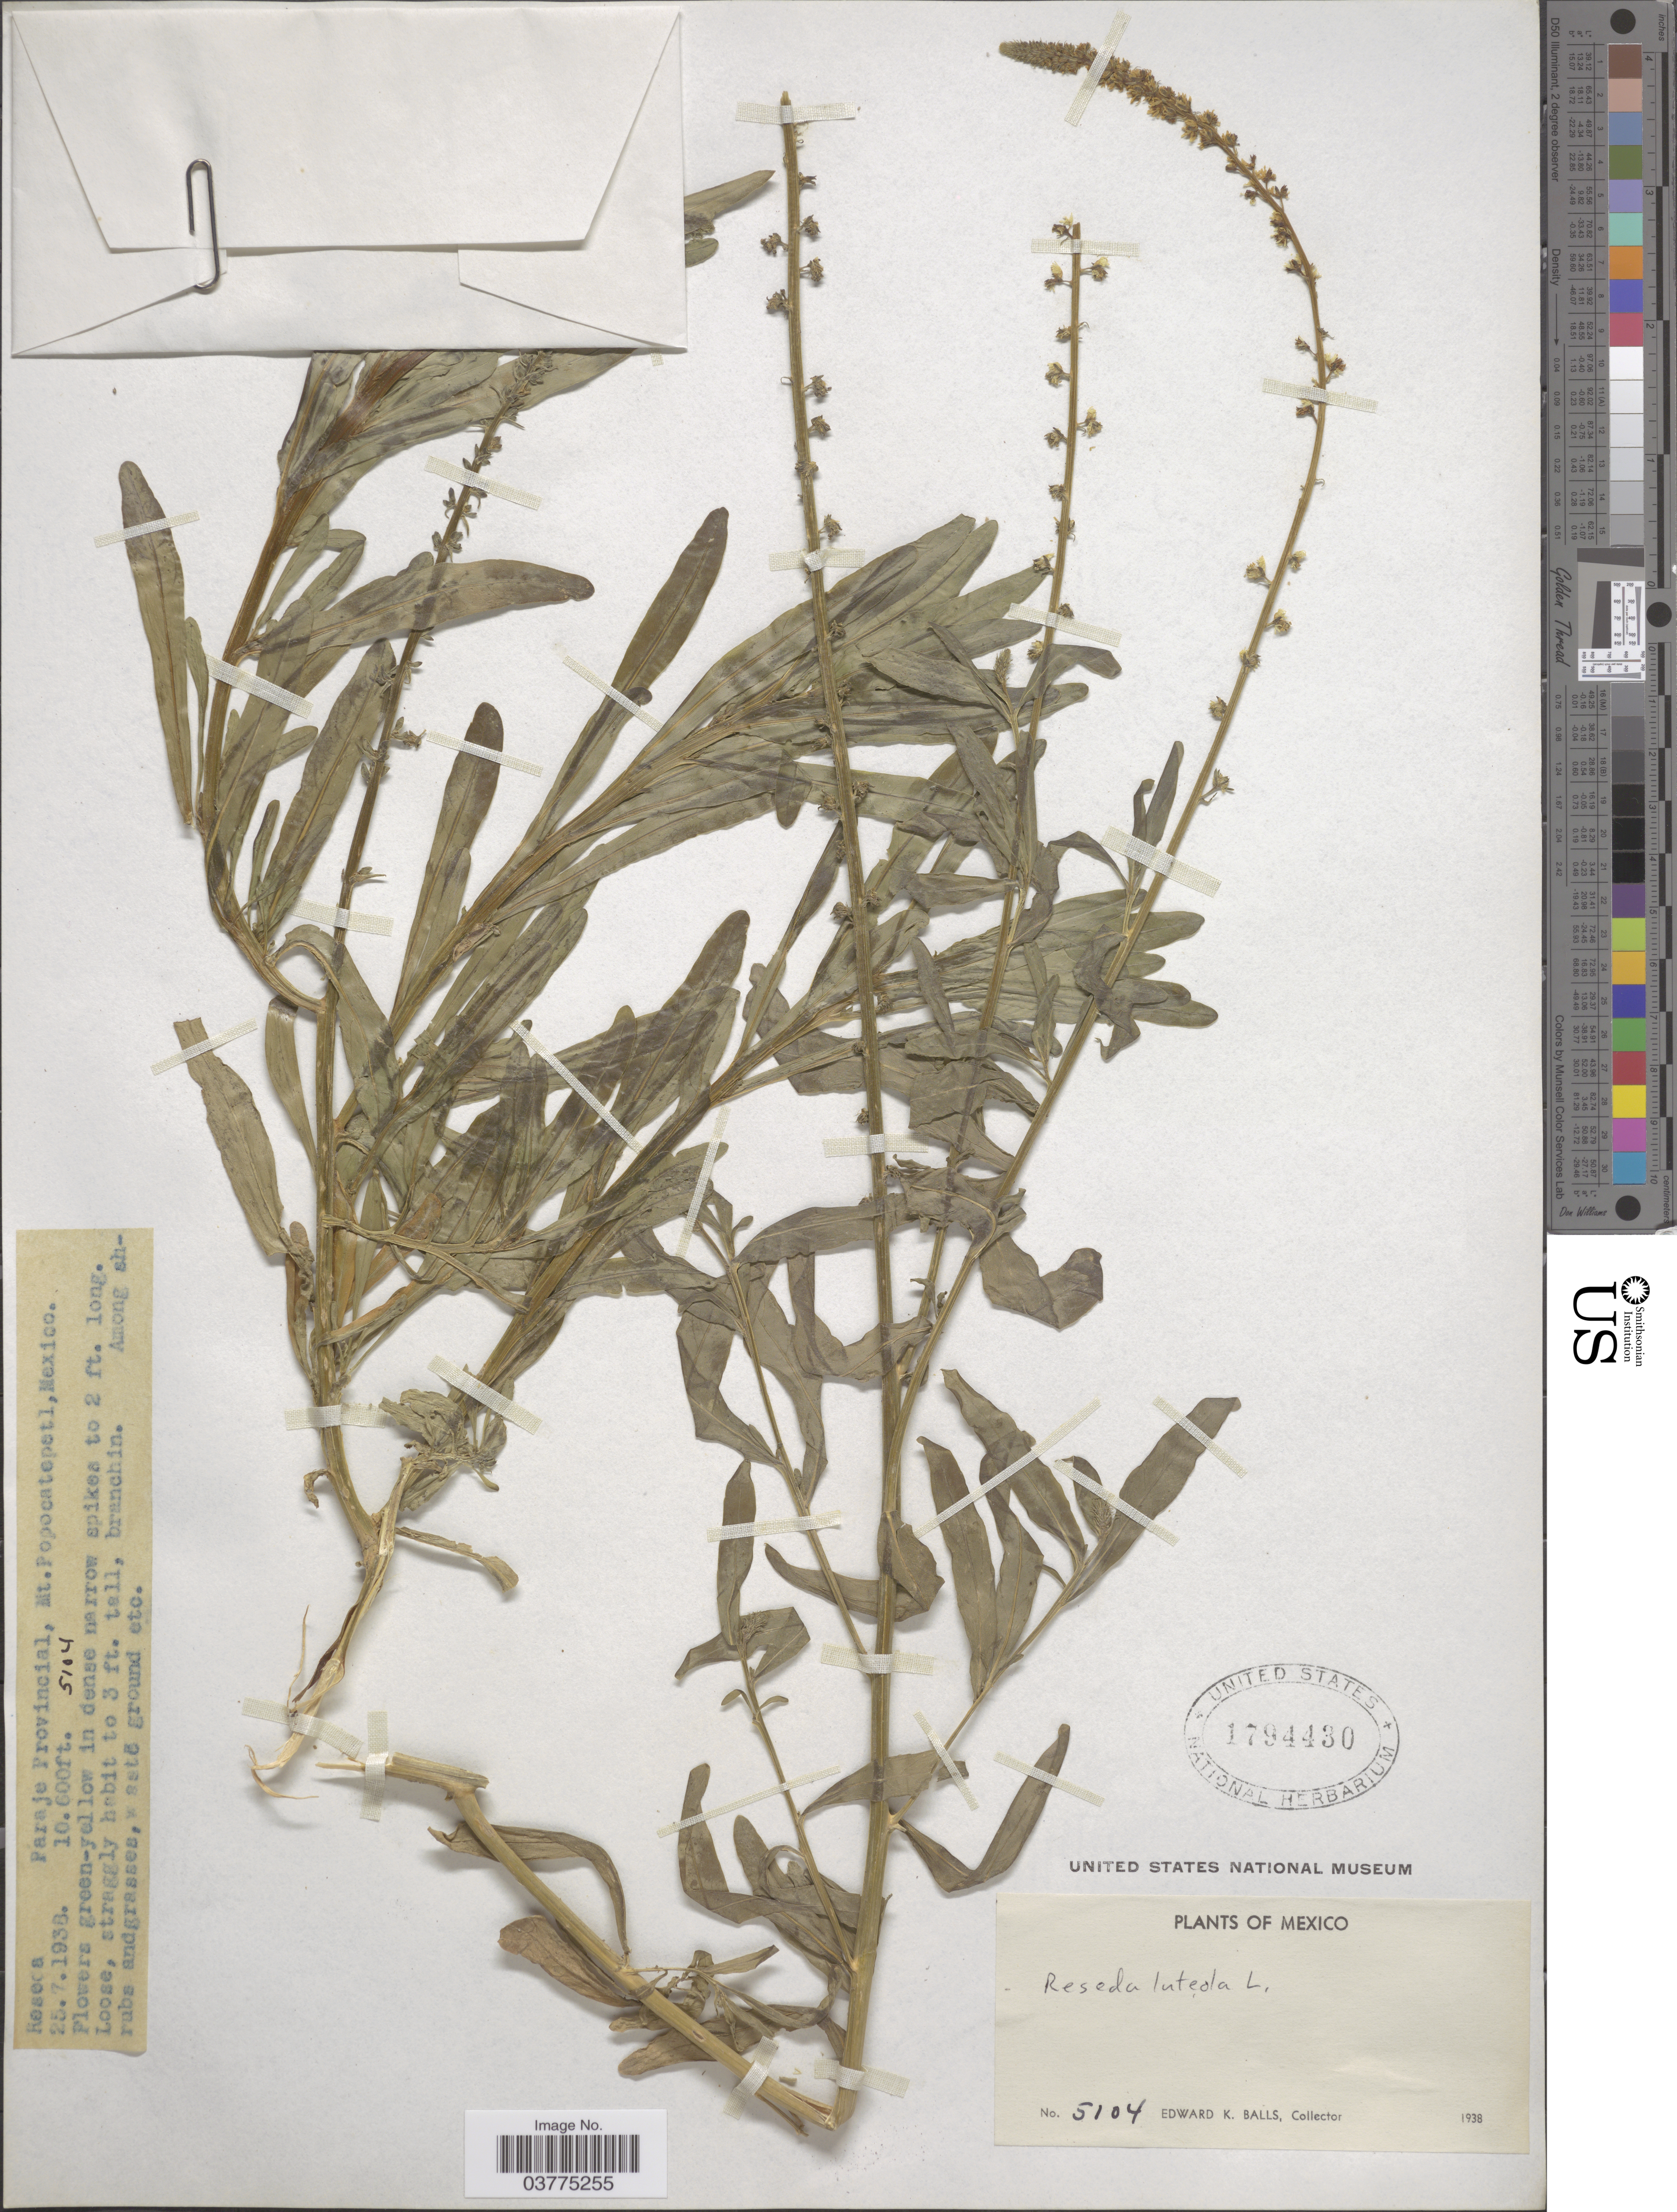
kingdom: Plantae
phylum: Tracheophyta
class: Magnoliopsida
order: Brassicales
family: Resedaceae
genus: Reseda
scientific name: Reseda luteola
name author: L.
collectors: E. K. Balls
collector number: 5104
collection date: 1938-07-25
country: Mexico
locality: Paraje Provincial, Mt. Popocatepetl.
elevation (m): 3231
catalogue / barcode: US 1794430